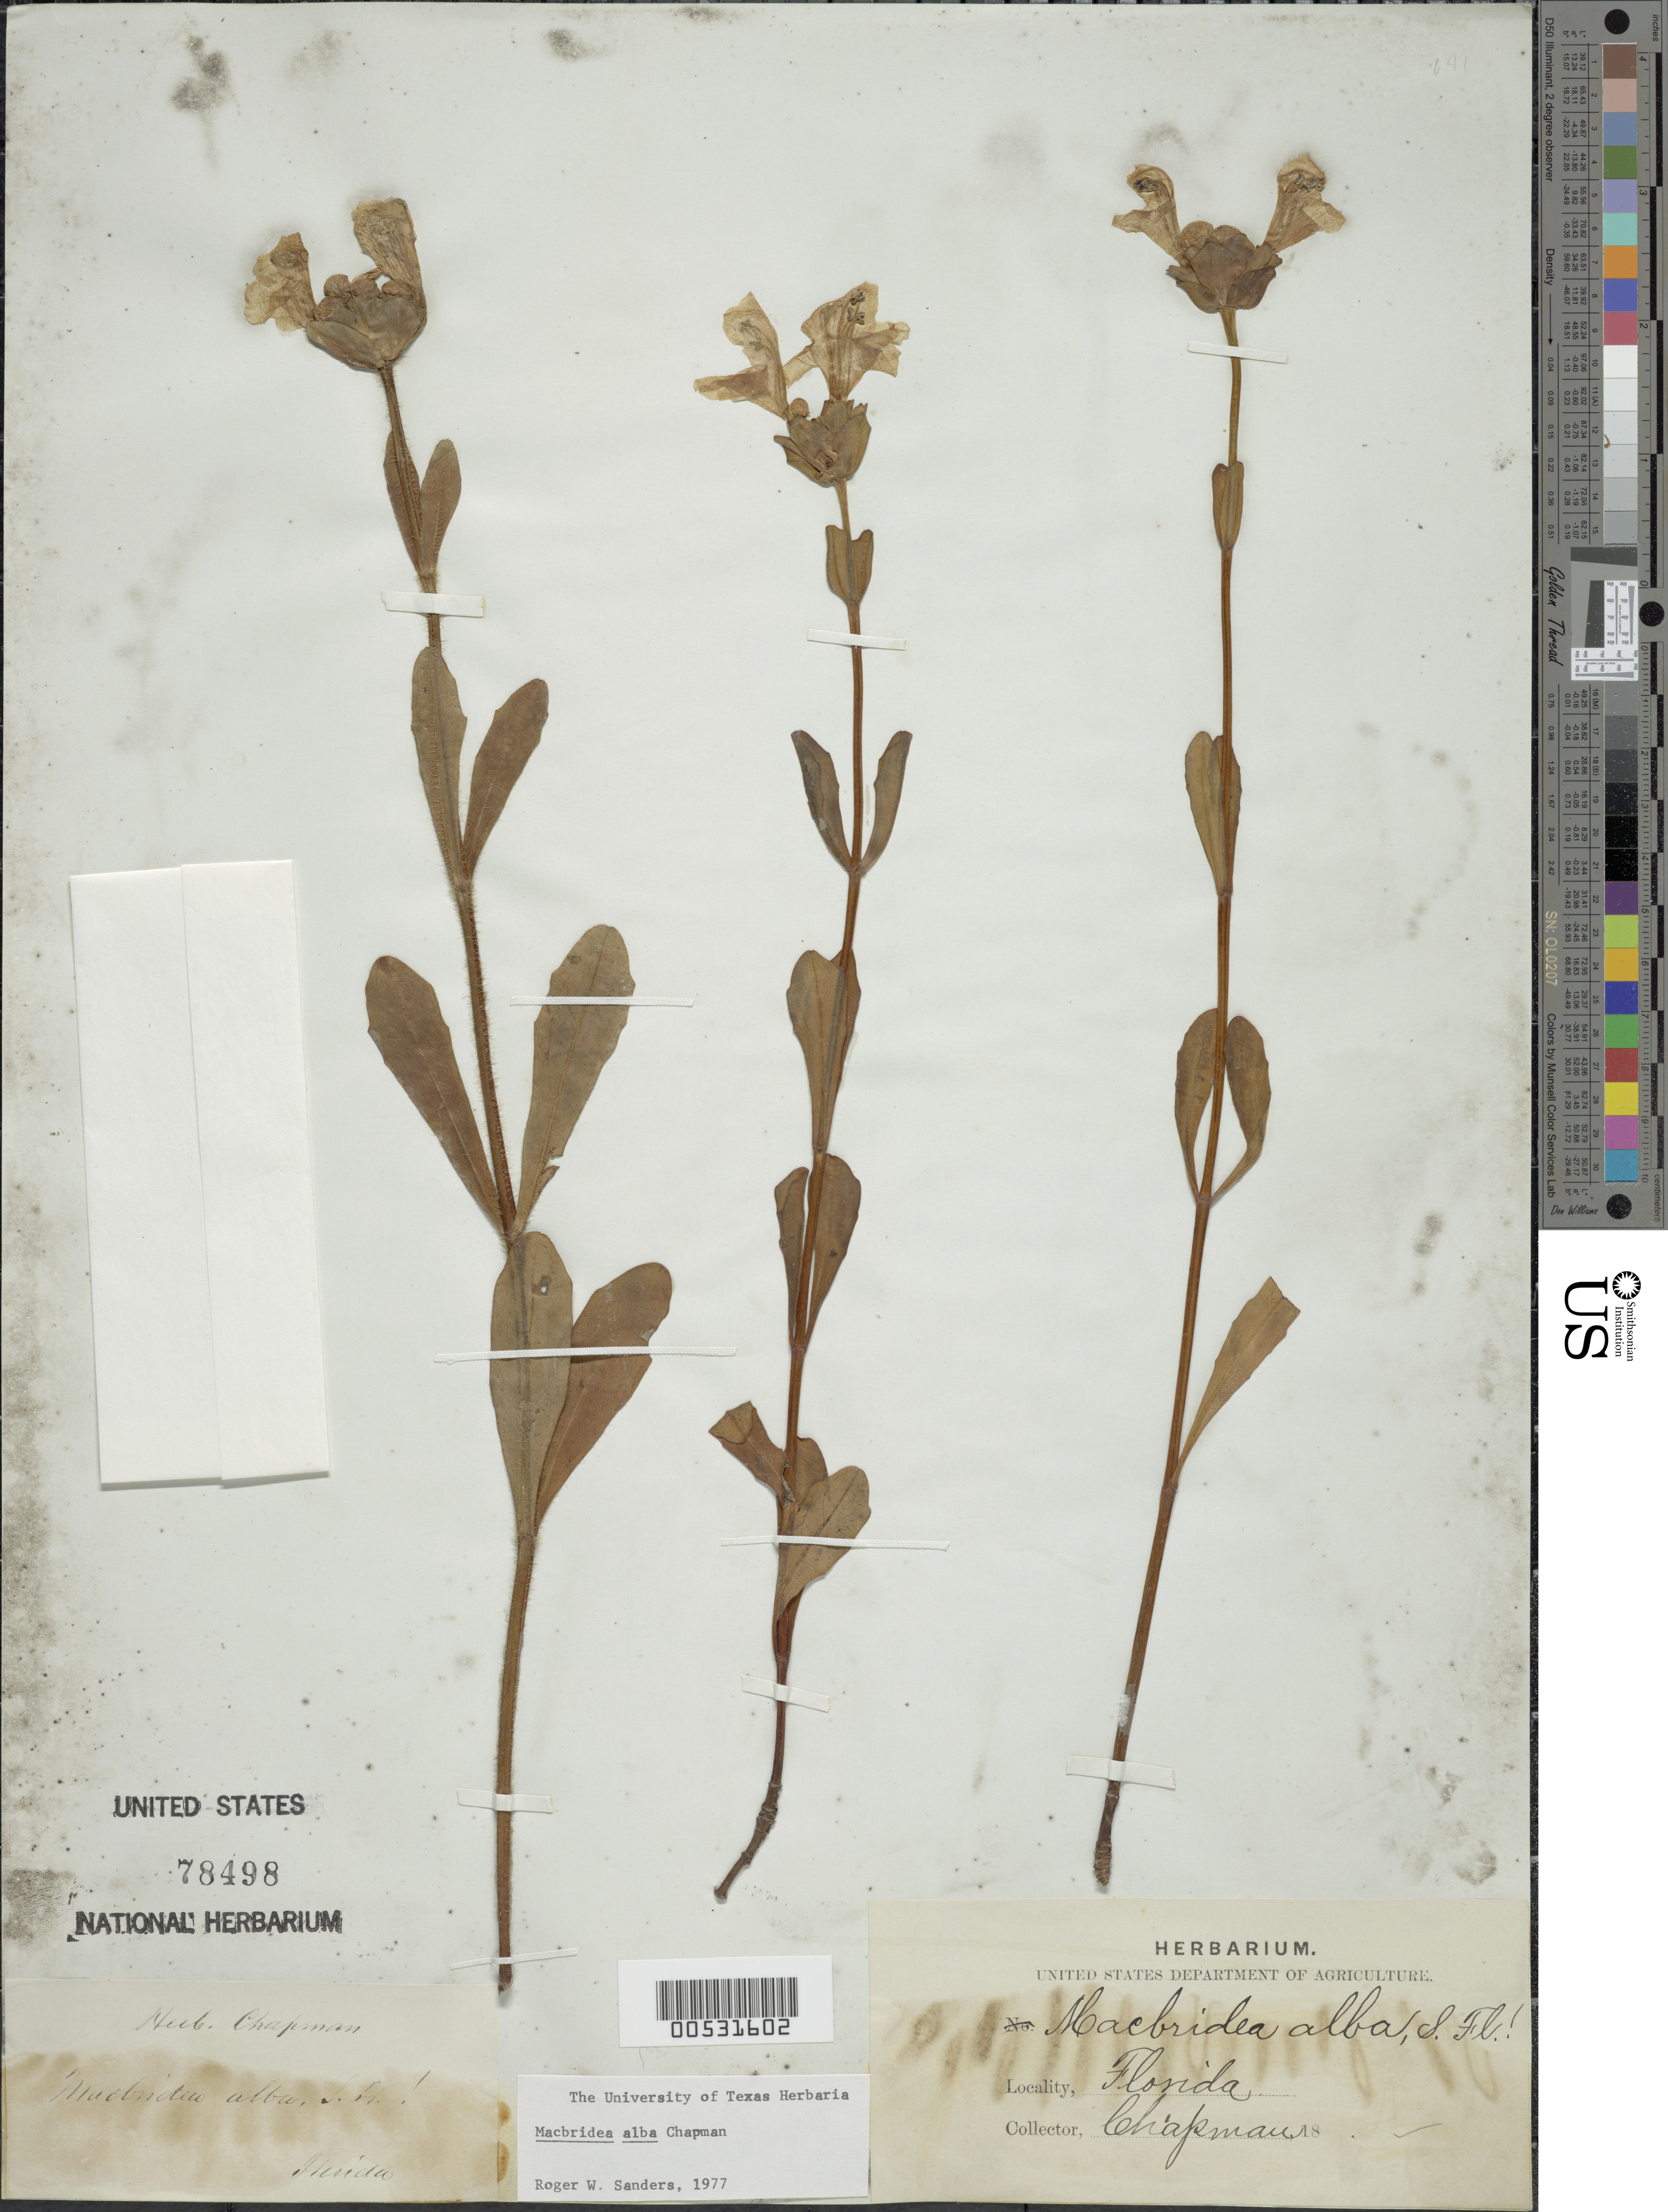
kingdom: Plantae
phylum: Tracheophyta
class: Magnoliopsida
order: Lamiales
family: Lamiaceae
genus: Macbridea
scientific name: Macbridea alba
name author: Chapm.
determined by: Sanders, R. W.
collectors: -. Hapman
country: United States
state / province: Florida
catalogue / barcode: US 78498